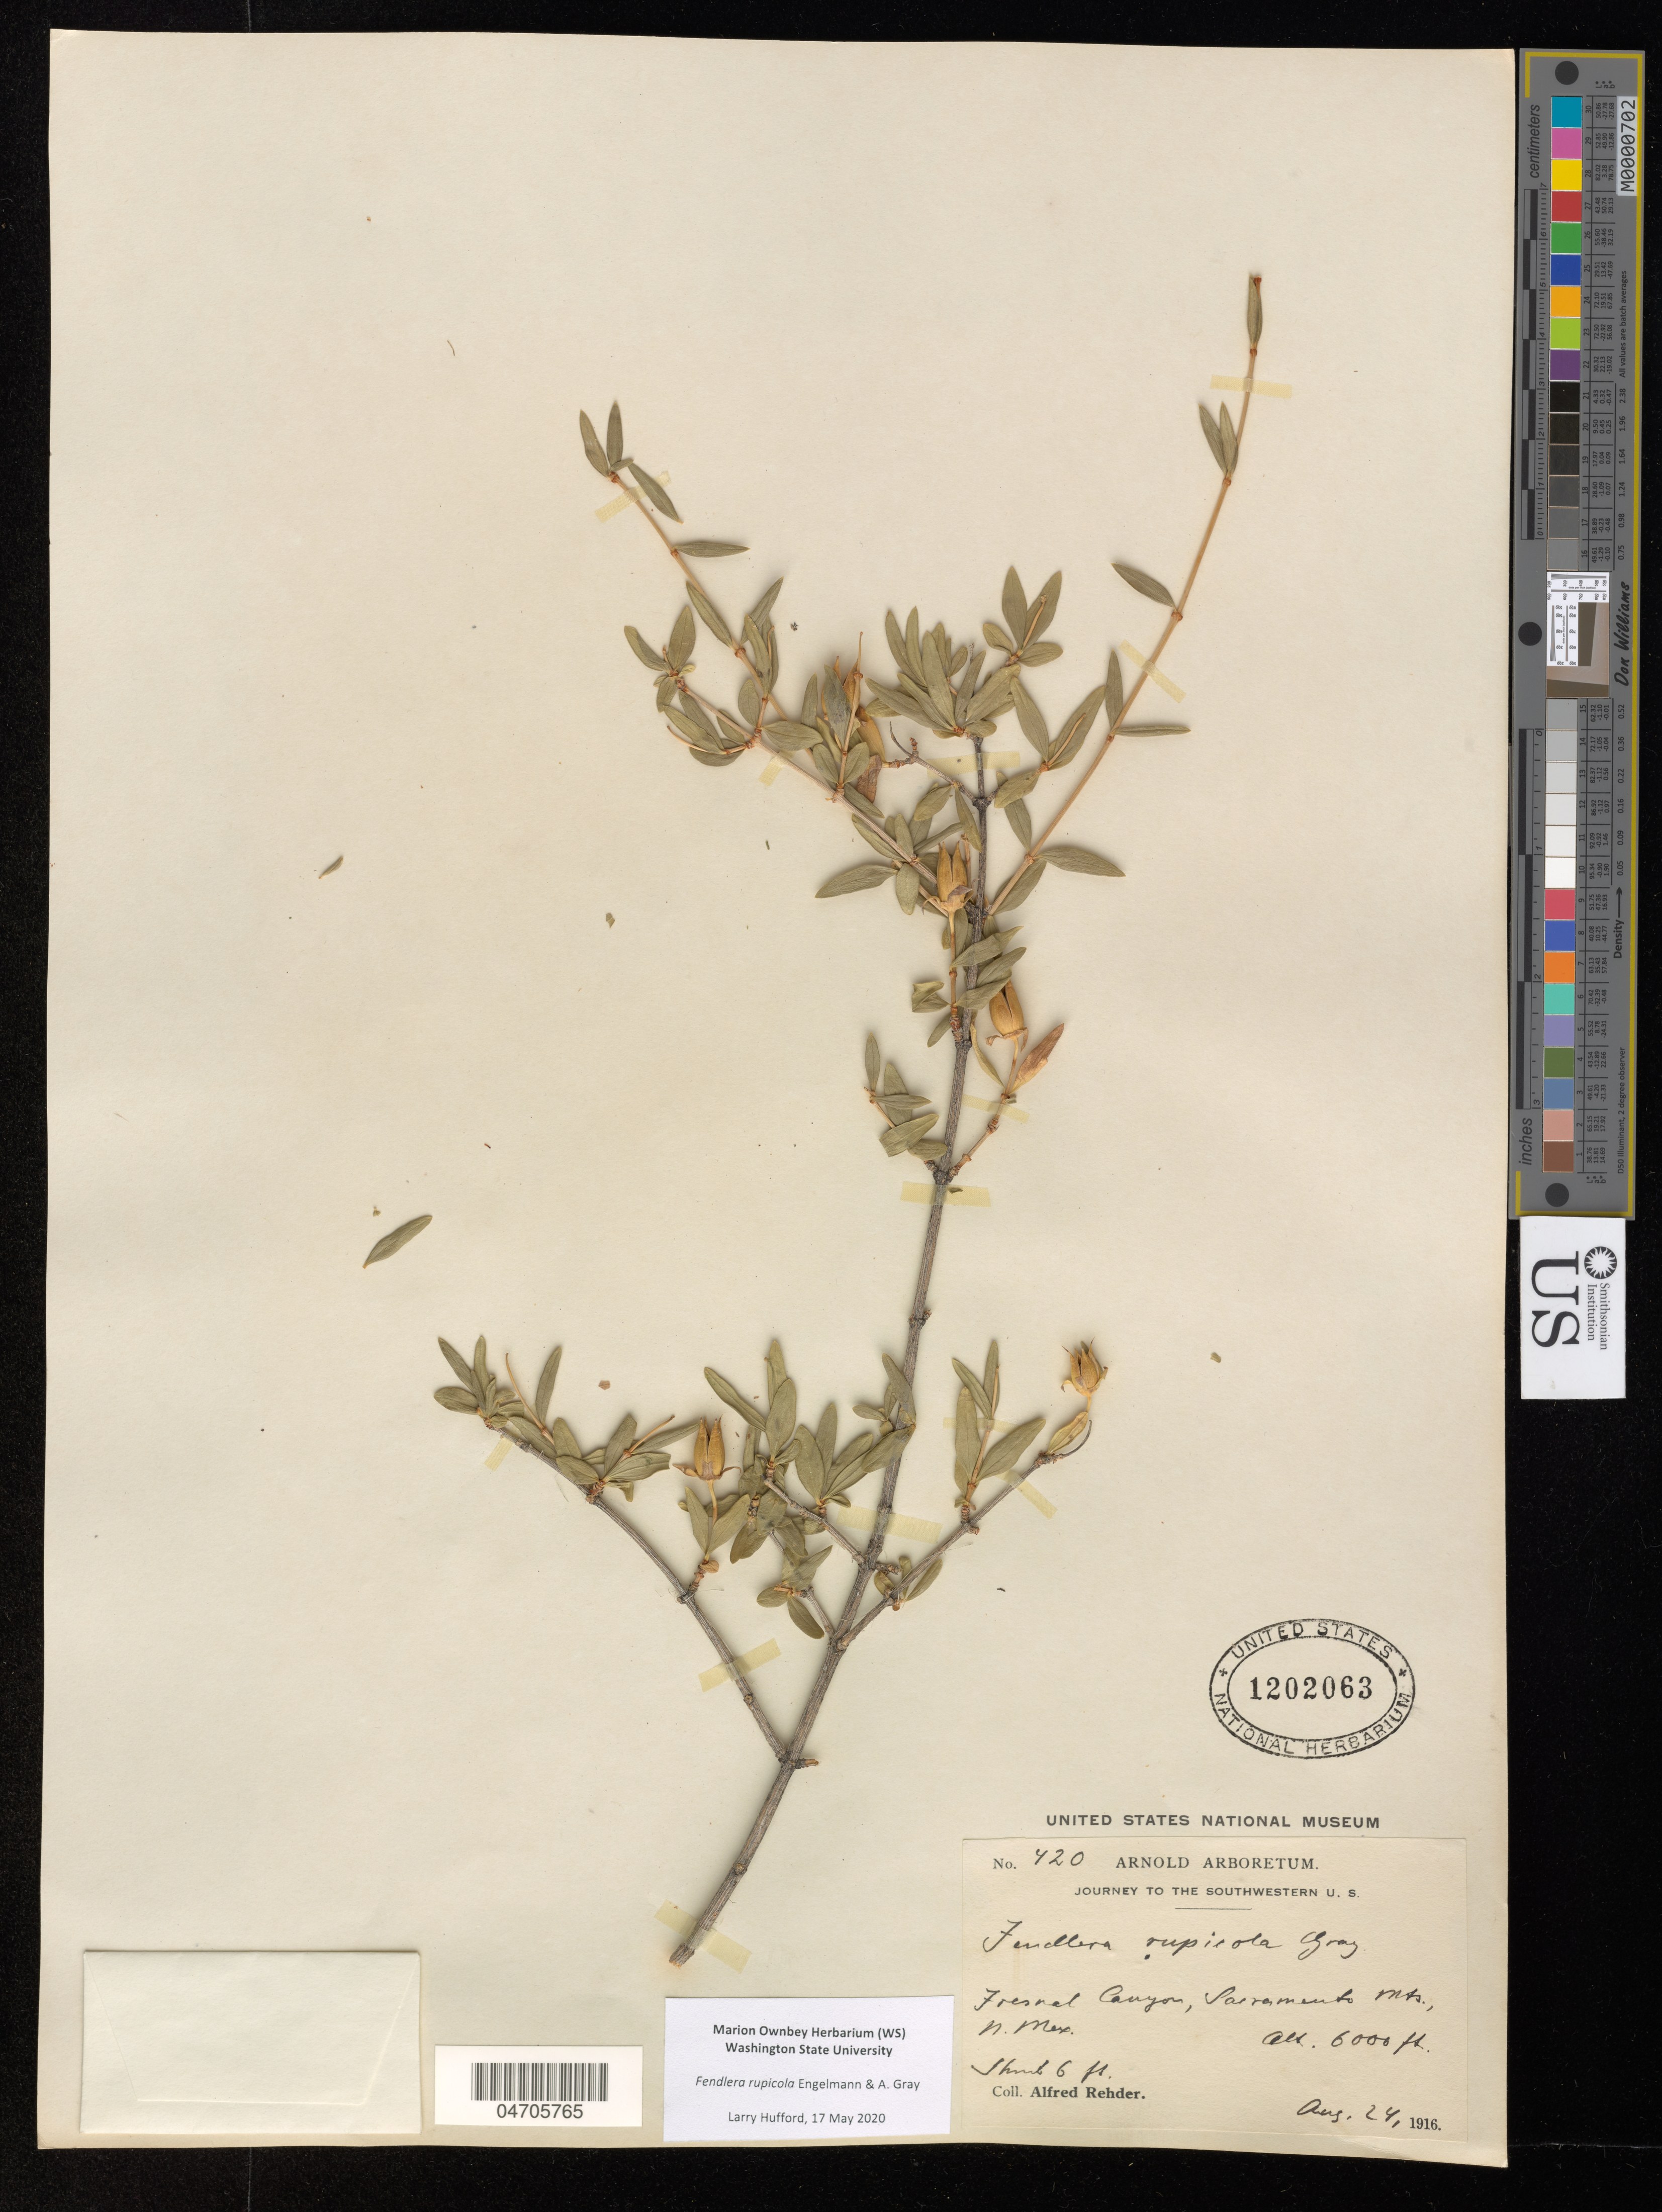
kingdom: Plantae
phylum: Tracheophyta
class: Magnoliopsida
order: Cornales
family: Hydrangeaceae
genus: Fendlera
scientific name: Fendlera rupicola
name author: Englem. & A. Gray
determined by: Hufford, L.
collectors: A. Rehder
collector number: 420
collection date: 1916-08-24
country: United States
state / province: New Mexico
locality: Fresnal Canyon, Sacramento Mts. Journey to the southwwestern U.S.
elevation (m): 1829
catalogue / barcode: US 1202063